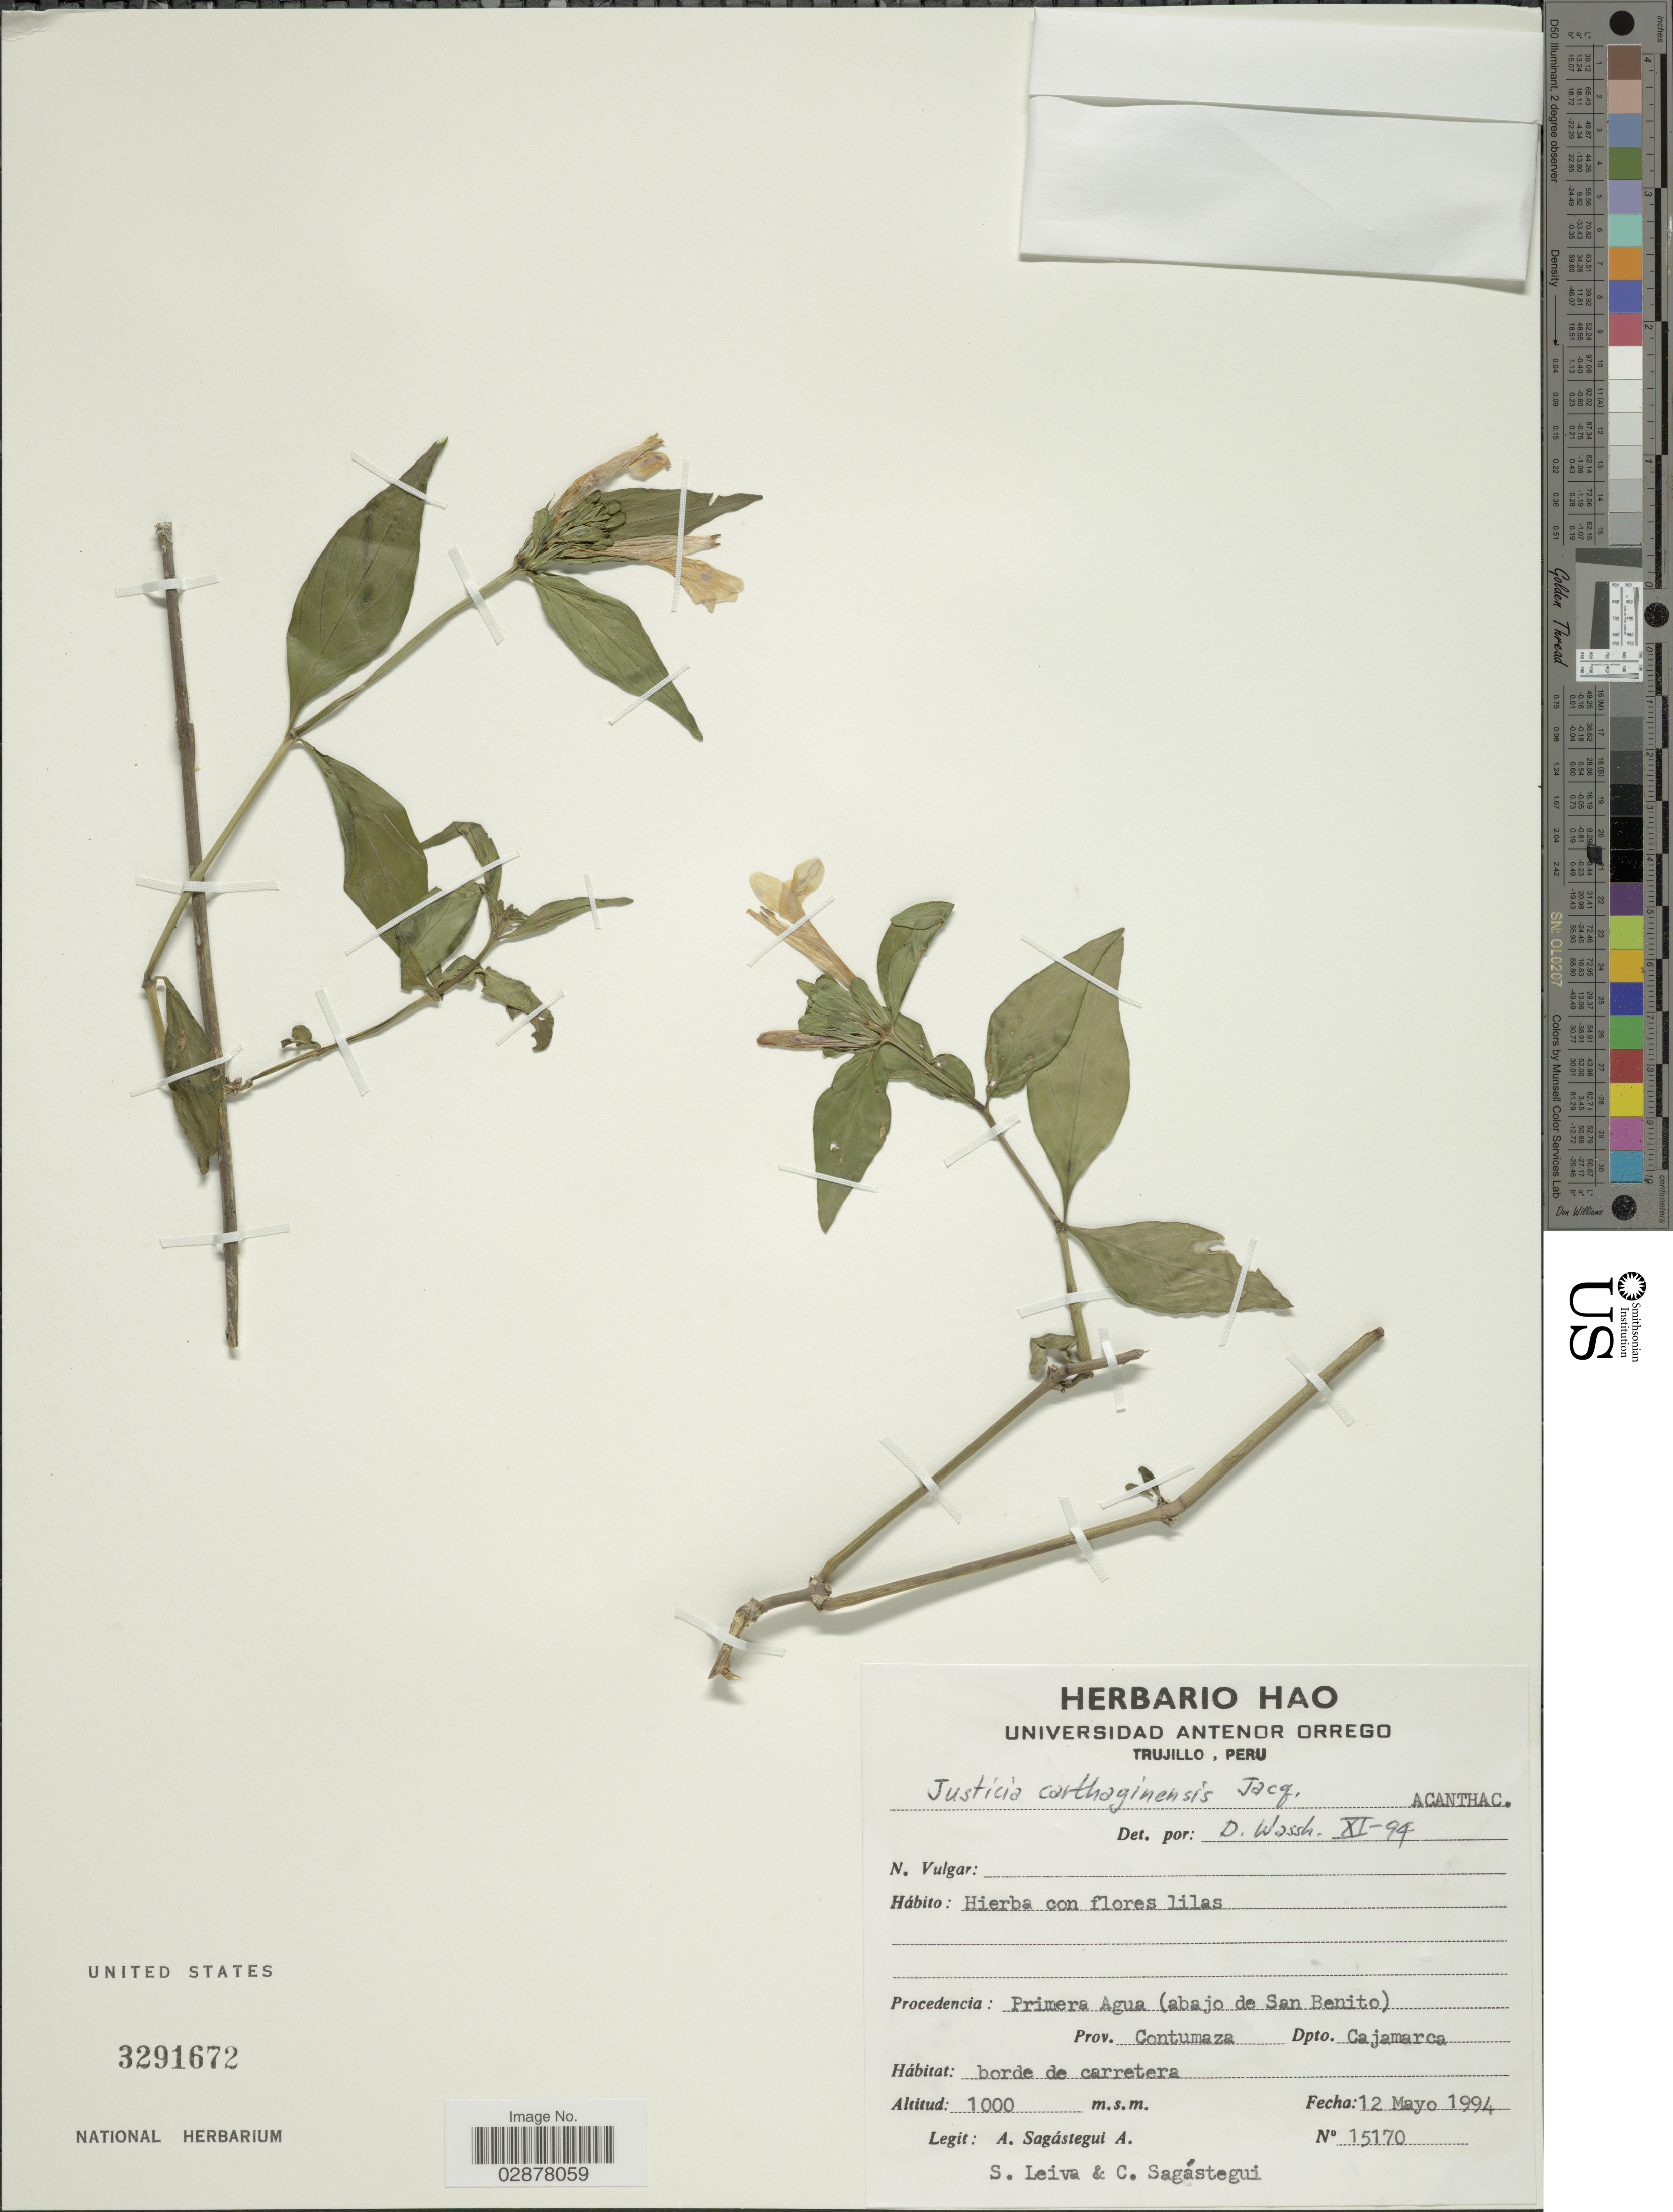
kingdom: Plantae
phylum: Tracheophyta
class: Magnoliopsida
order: Lamiales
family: Acanthaceae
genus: Justicia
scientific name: Justicia carthaginensis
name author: Jacq.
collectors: A. Sagástegui A., S. Leiva & C. Sagástegui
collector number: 15170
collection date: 1994-05-12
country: Peru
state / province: Cajamarca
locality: Procedencia Primera Agua (abajo de San Benito), Prov. Contumaza, Dpto. Cajamarca.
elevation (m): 1000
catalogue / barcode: US 3291672